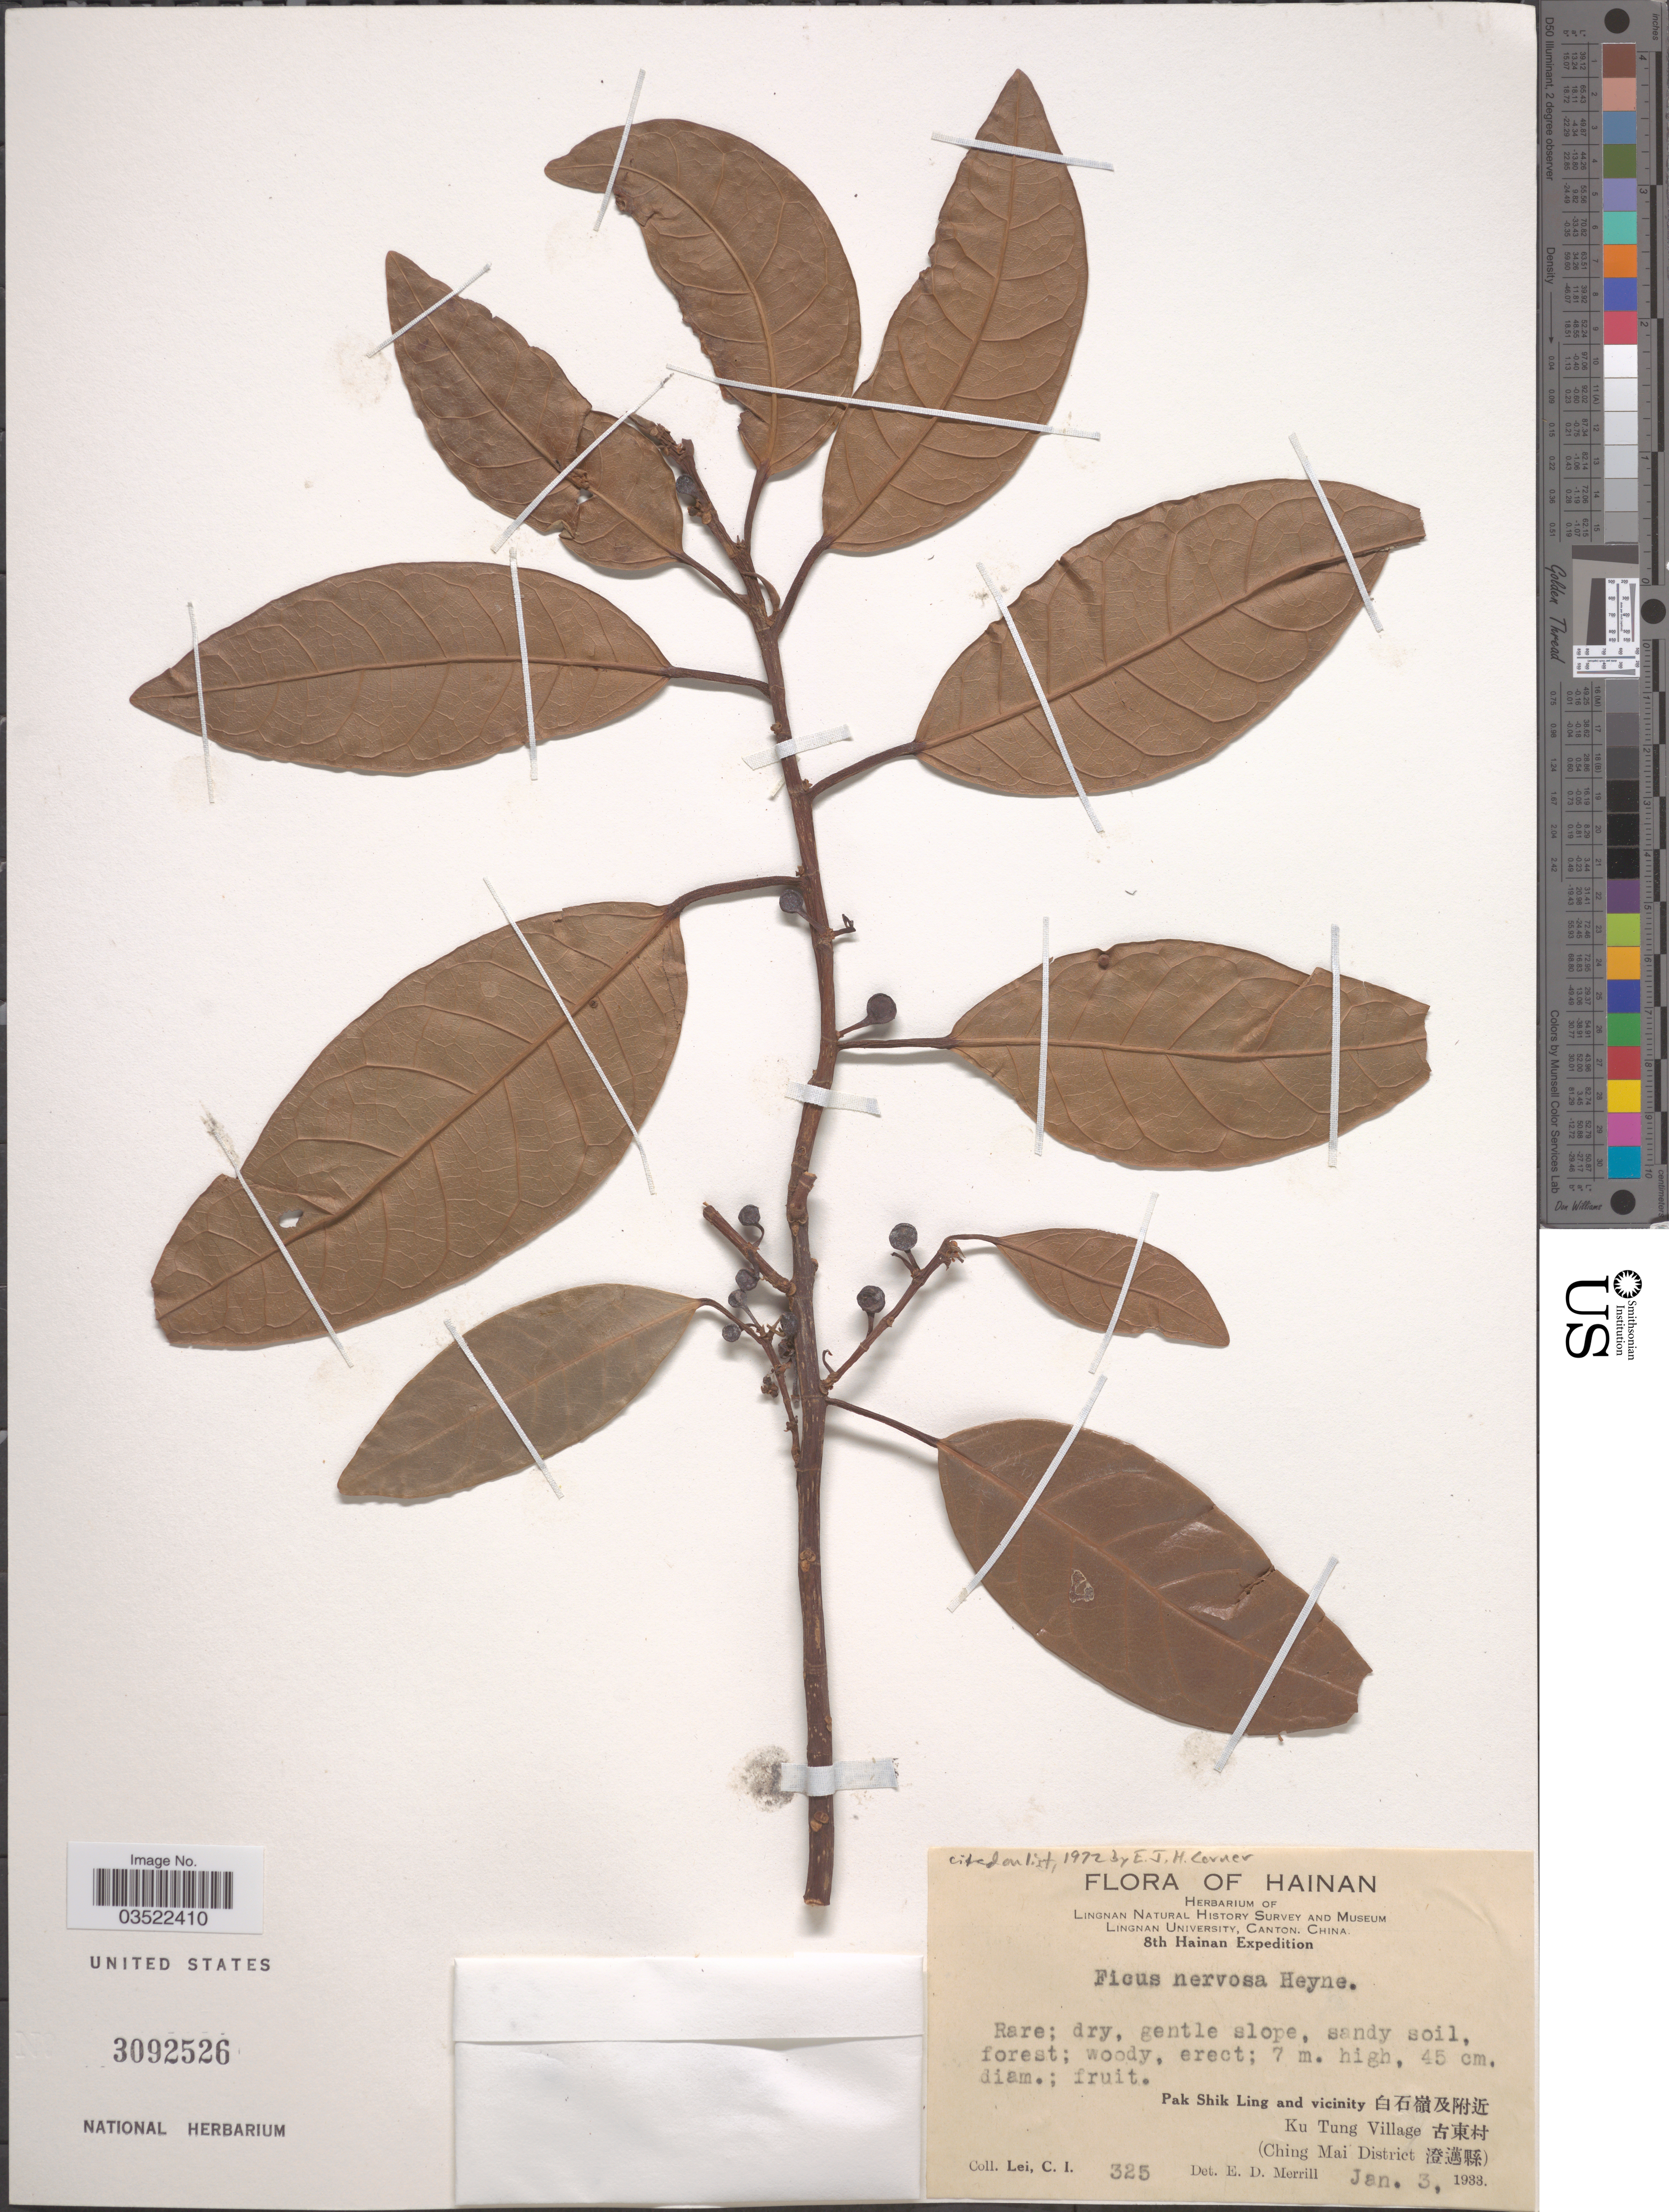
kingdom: Plantae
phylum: Tracheophyta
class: Magnoliopsida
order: Rosales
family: Moraceae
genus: Ficus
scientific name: Ficus nervosa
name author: B. Heyne & Roth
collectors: C. I. Lei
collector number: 325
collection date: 1933-01-03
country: China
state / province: Hainan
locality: Pak Shik Ling and vicinity X. Ku Tung Village X. (Ching Mai District X).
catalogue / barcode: US 3092526